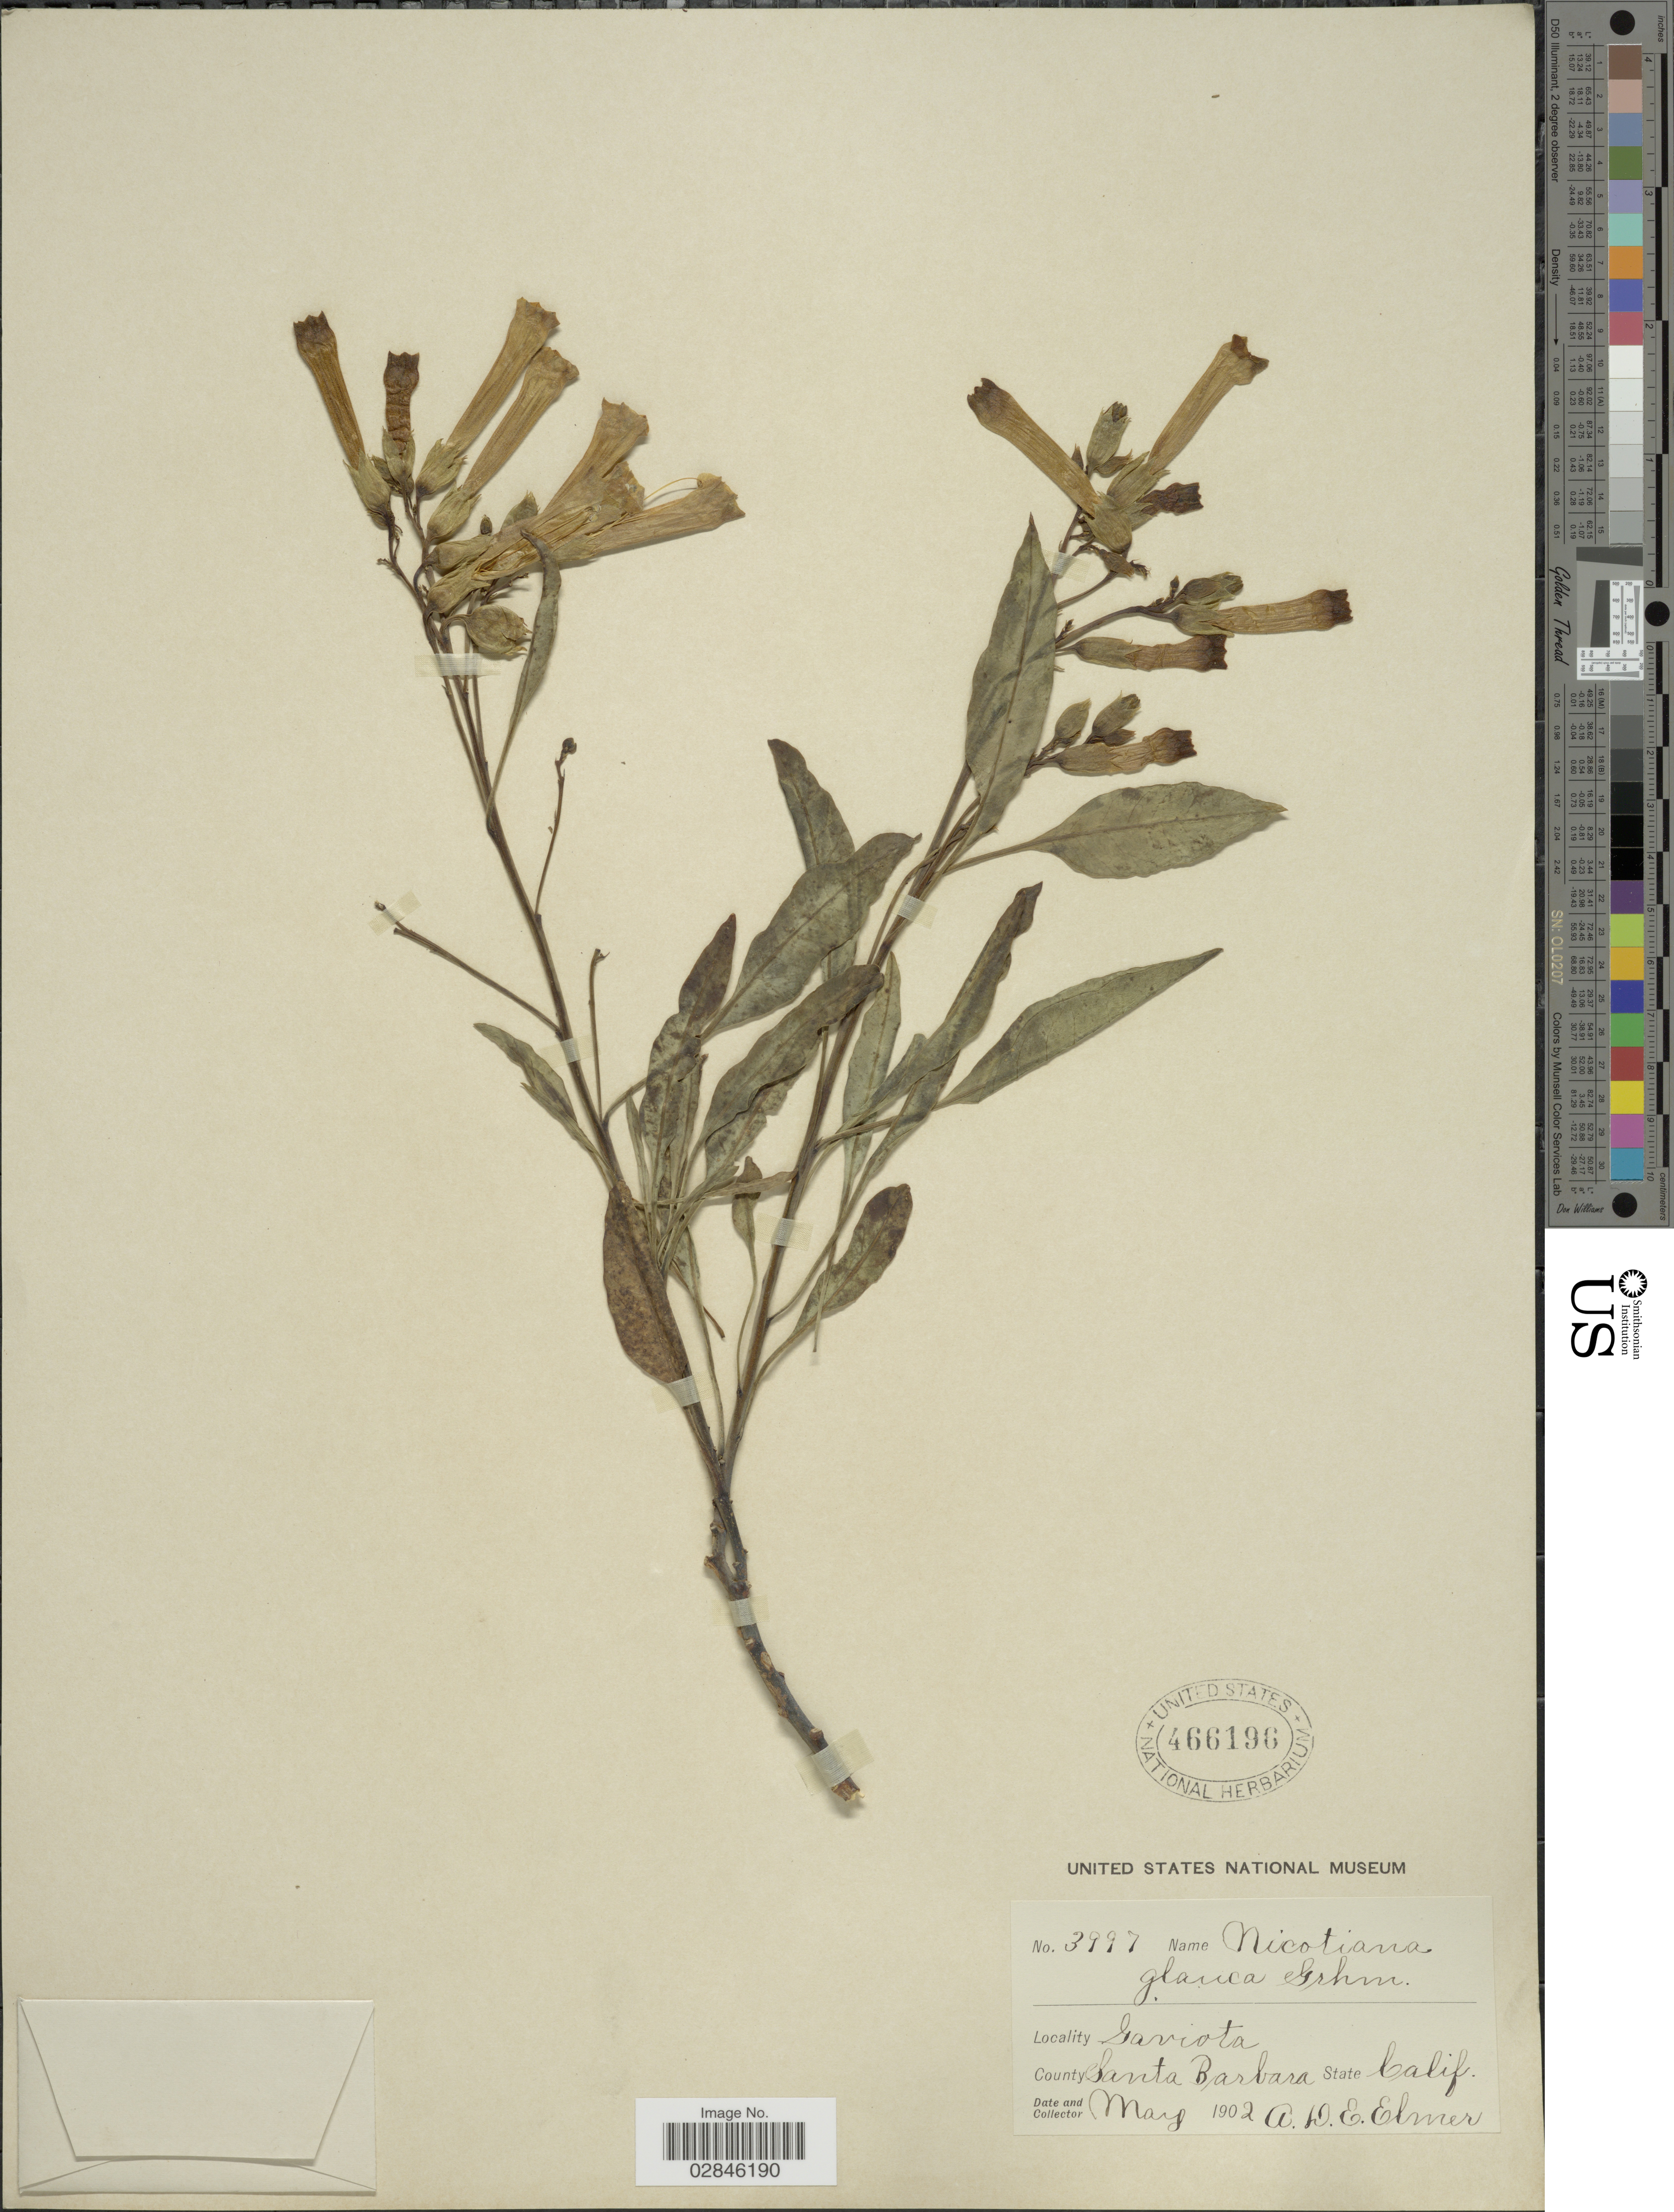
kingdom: Plantae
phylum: Tracheophyta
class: Magnoliopsida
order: Solanales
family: Solanaceae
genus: Nicotiana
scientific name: Nicotiana glauca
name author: Graham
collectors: A. D. E. Elmer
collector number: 3997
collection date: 1902-05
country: United States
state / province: California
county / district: Santa Barbara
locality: Gaviota, County Santa Barbara, State Calif.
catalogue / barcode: US 466196